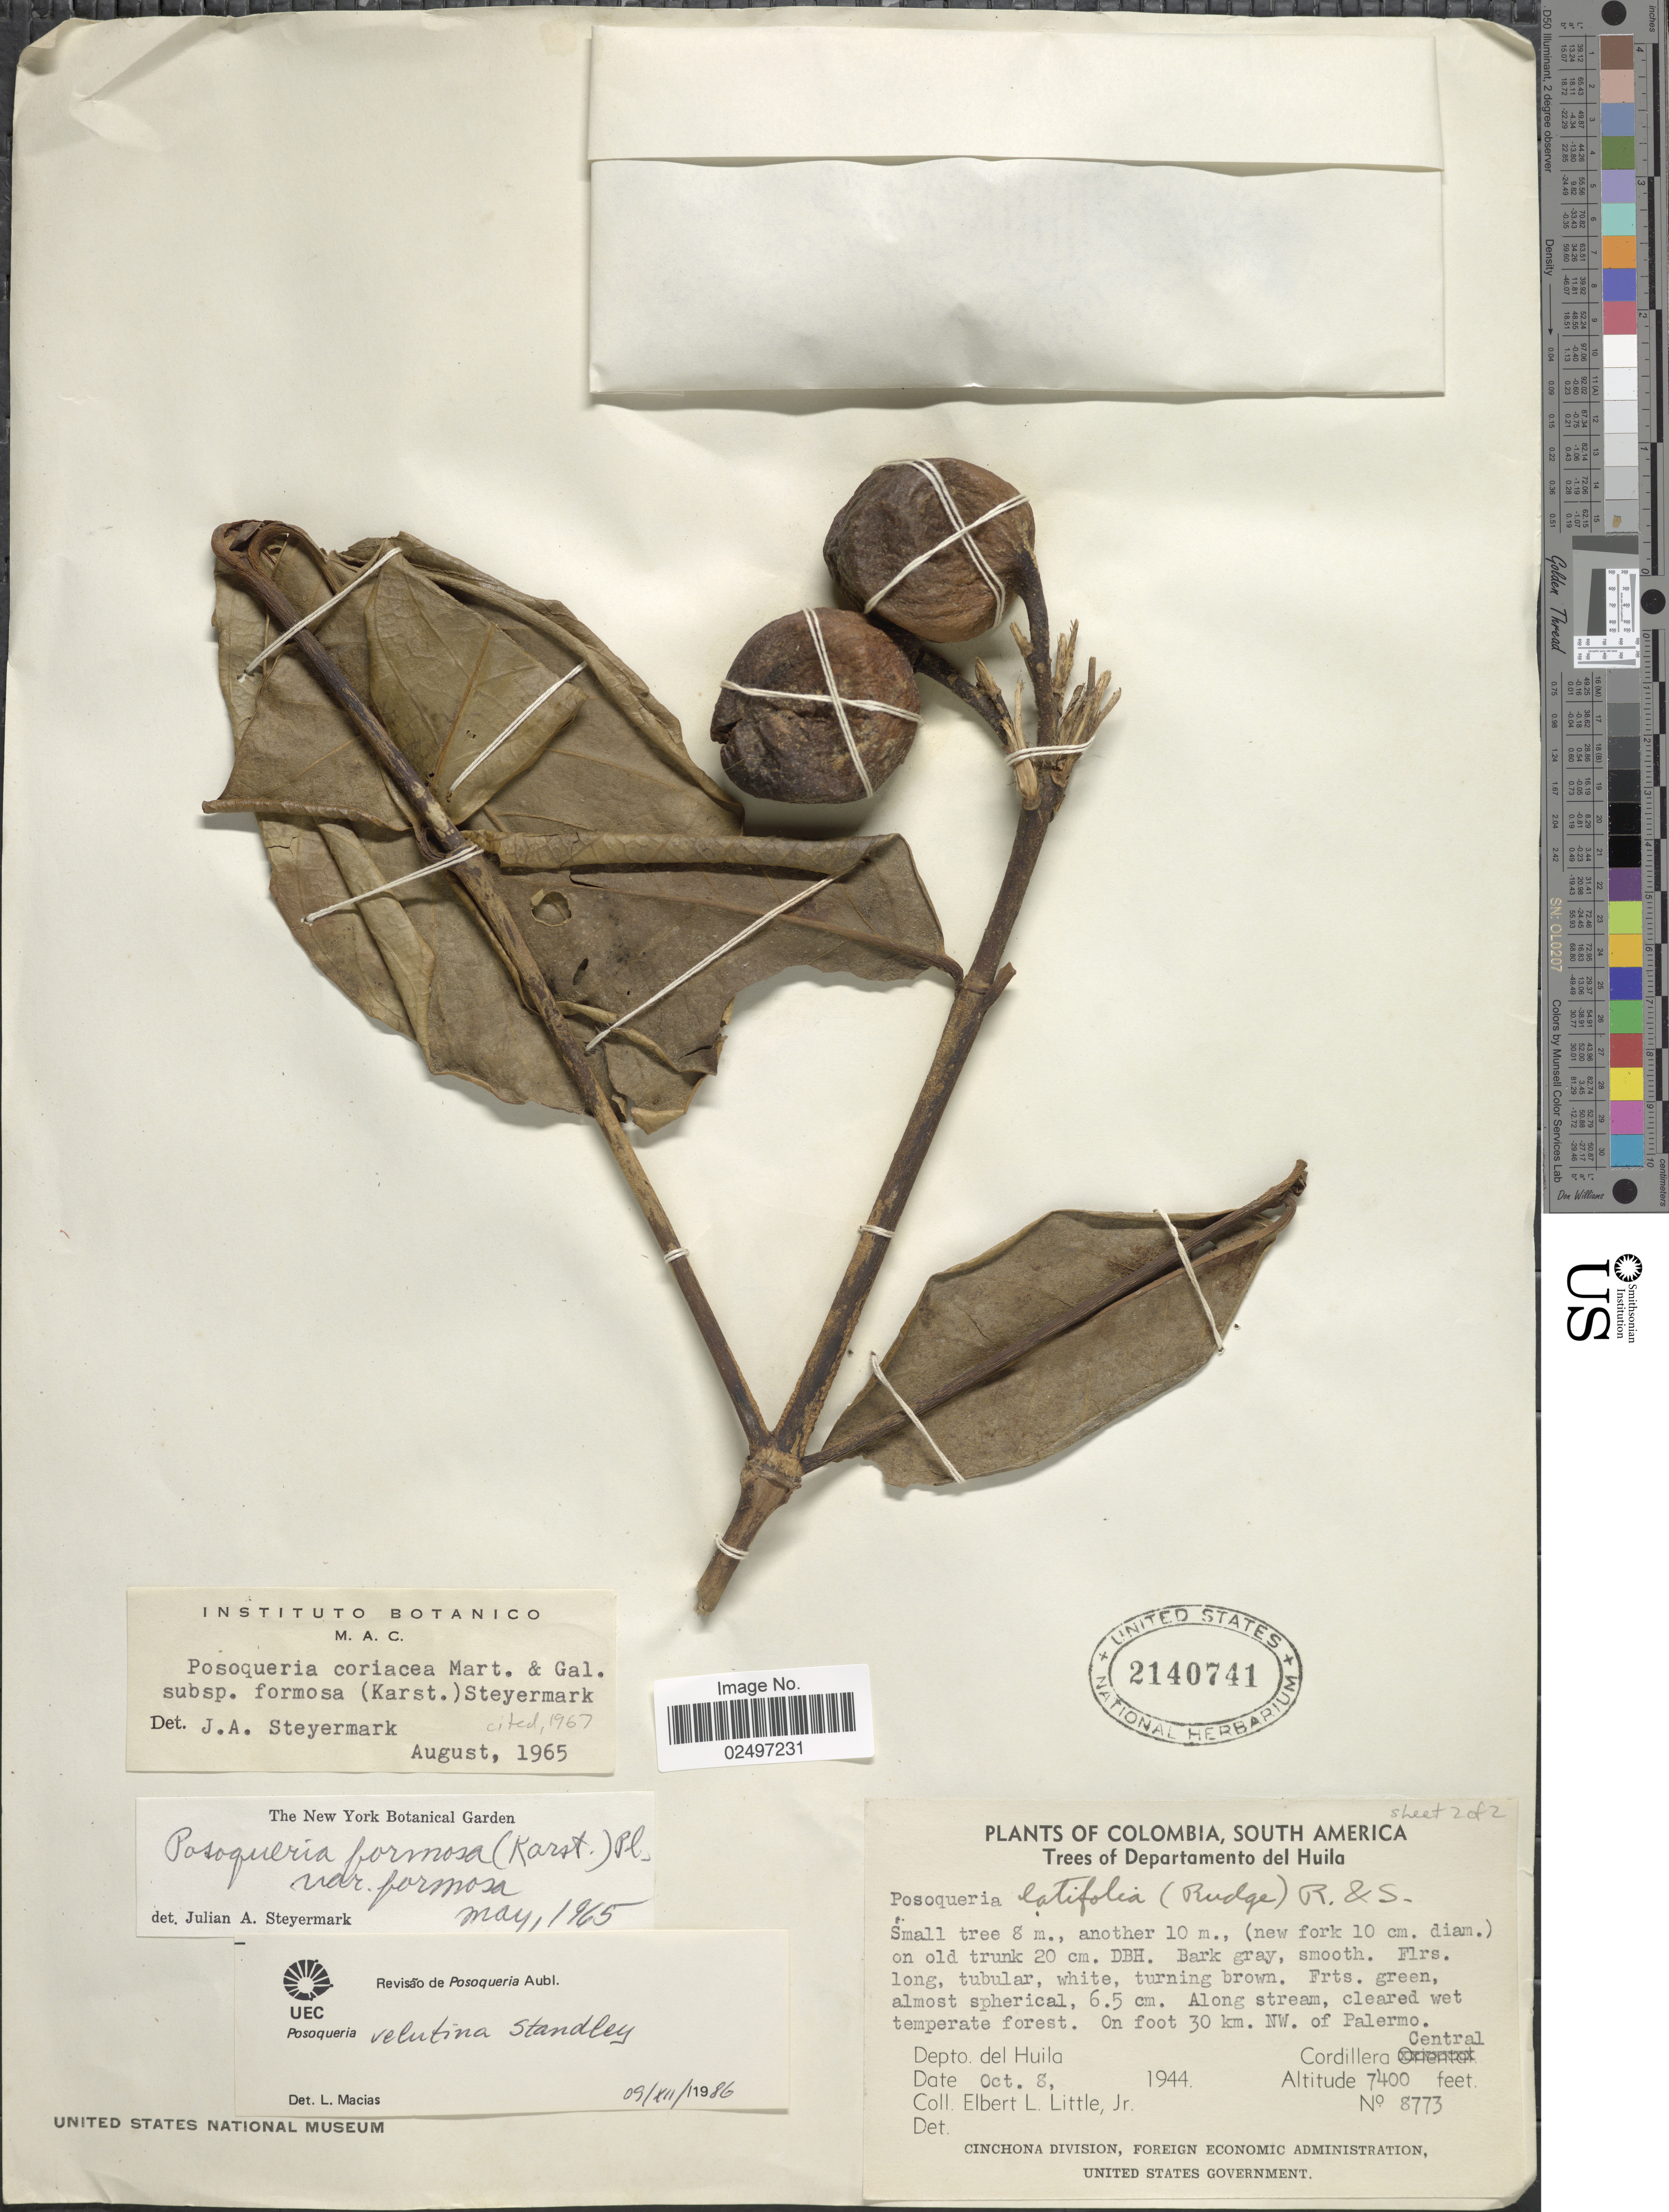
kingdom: Plantae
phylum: Tracheophyta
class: Magnoliopsida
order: Gentianales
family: Rubiaceae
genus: Posoqueria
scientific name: Posoqueria velutina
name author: Standl.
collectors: E. L. Little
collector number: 8773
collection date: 1944-10-08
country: Colombia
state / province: Huila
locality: On foot 30 km. NW. of Palermo, Cordillera Central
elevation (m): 2256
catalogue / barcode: US 2140741